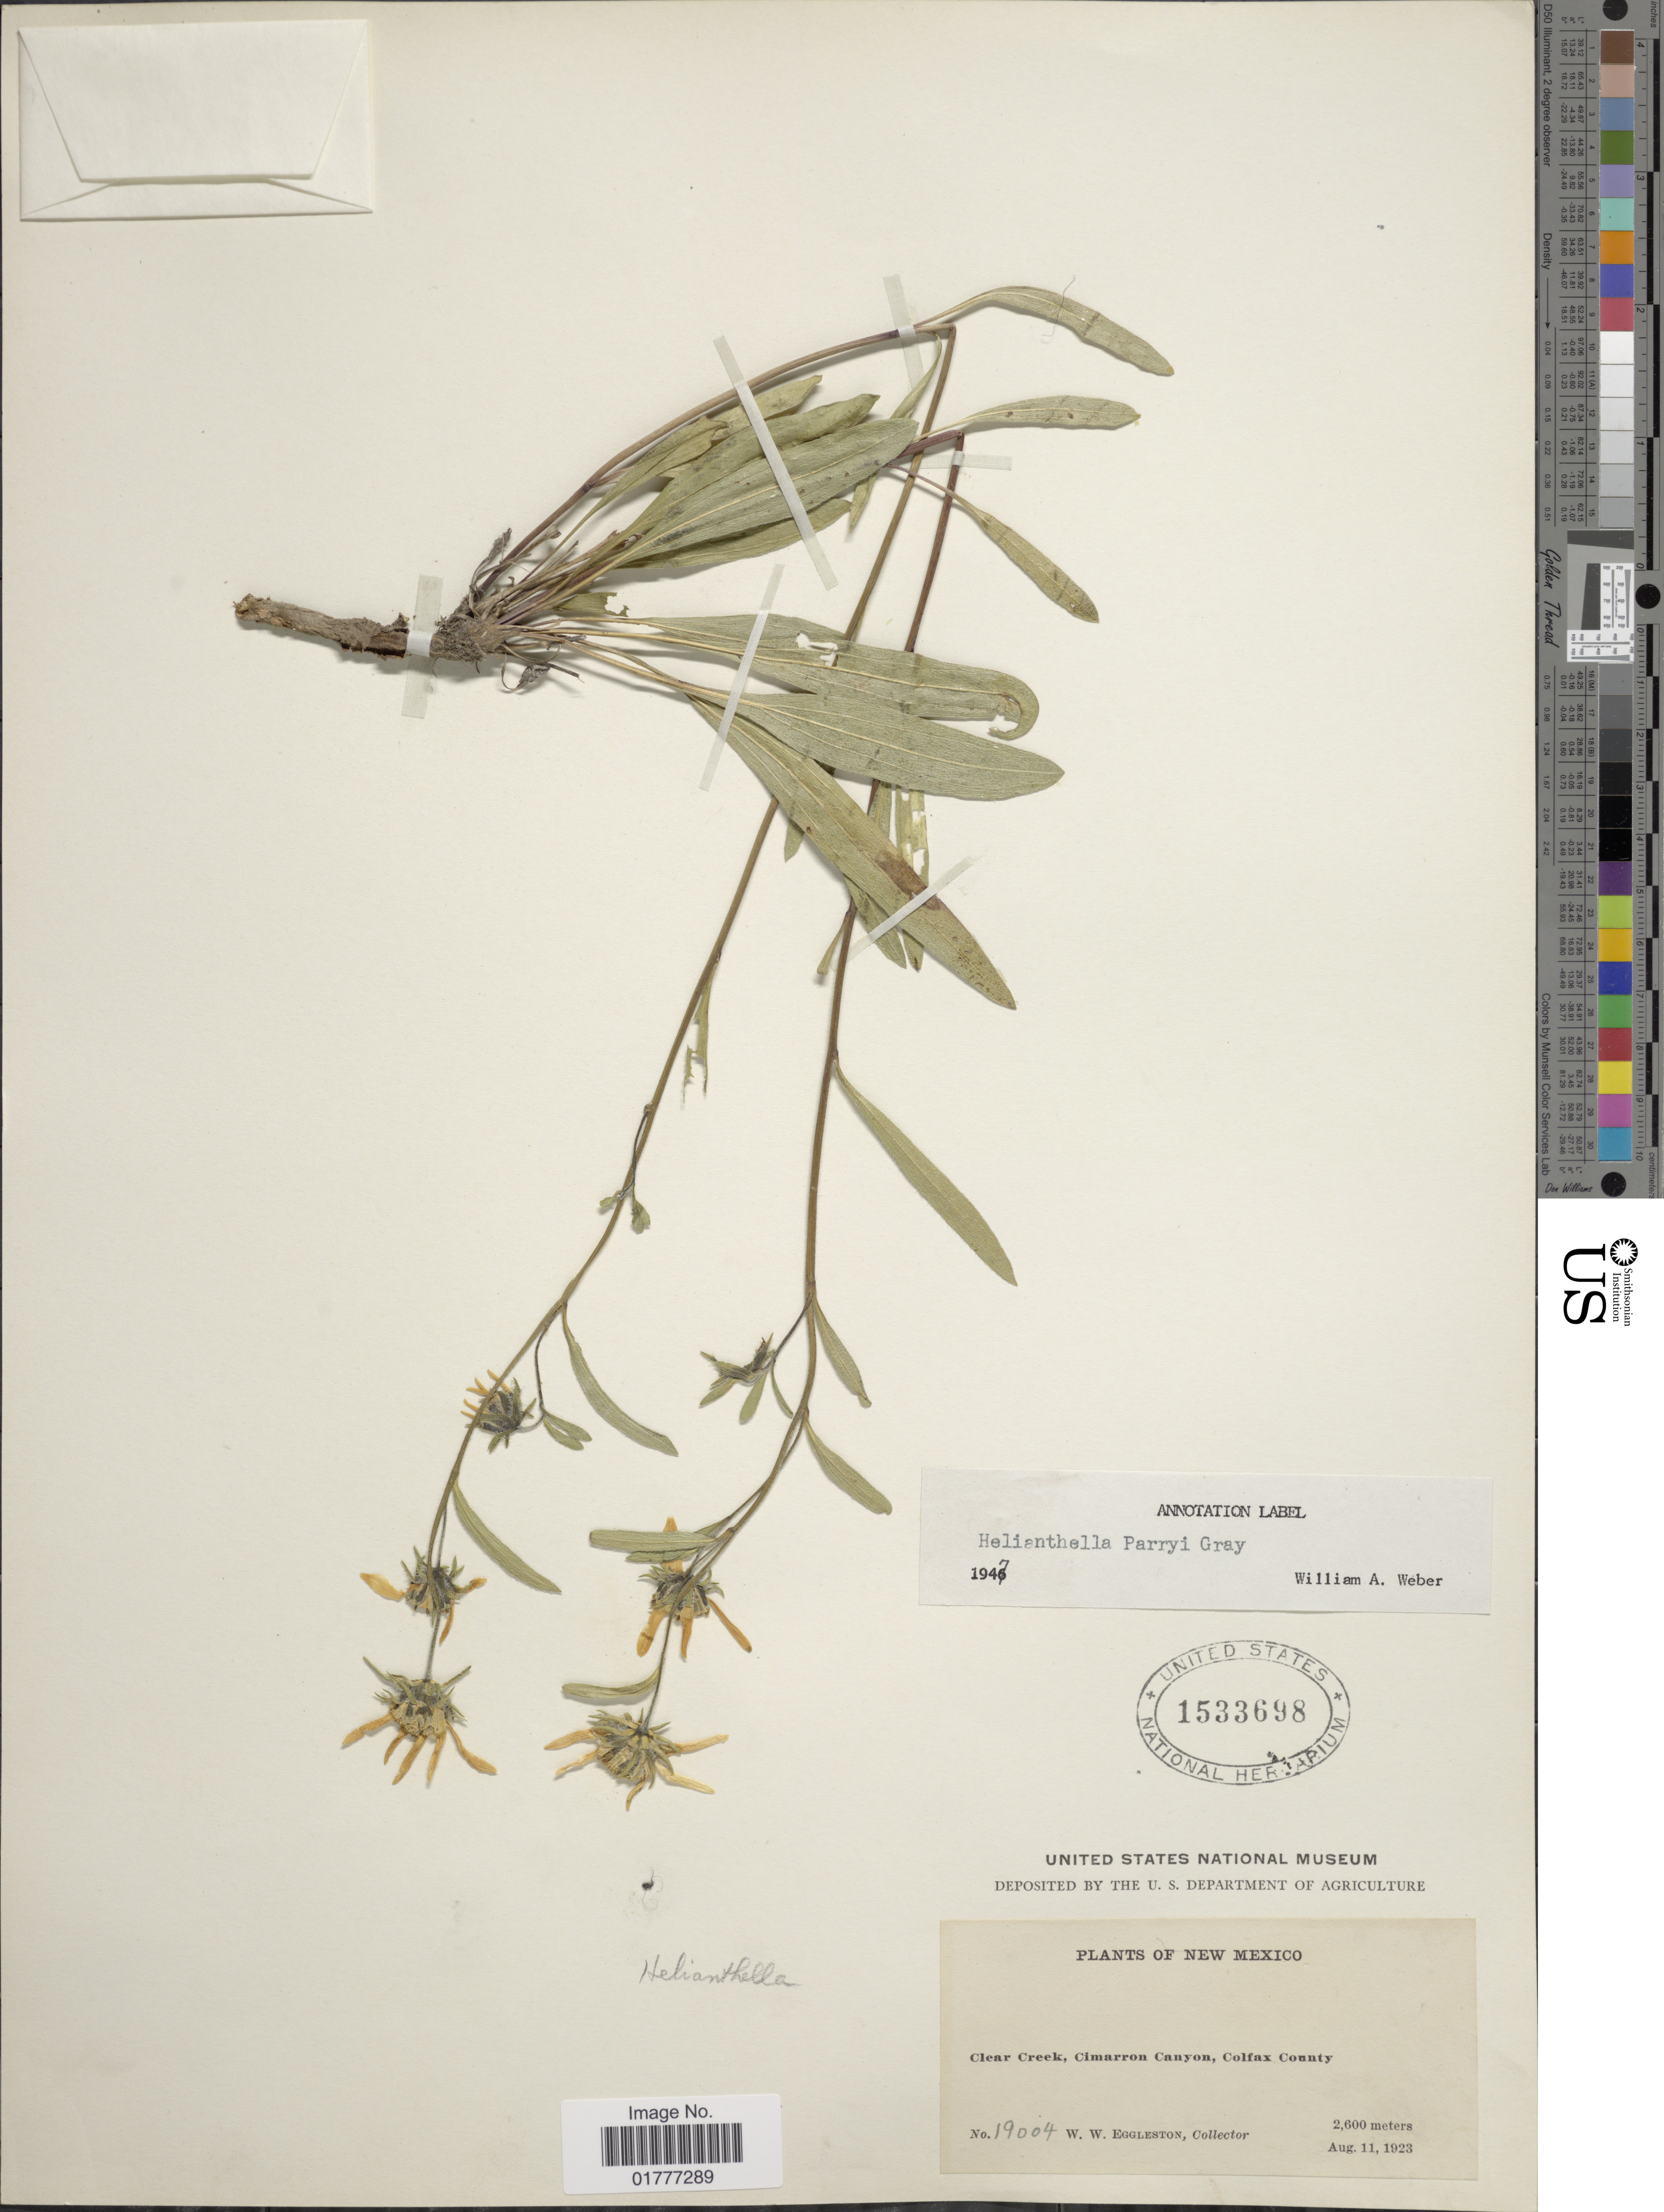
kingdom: Plantae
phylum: Tracheophyta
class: Magnoliopsida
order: Asterales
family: Asteraceae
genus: Helianthella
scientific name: Helianthella parryi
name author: A. Gray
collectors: W. W. Eggleston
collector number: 19004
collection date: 1923-08-11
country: United States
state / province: New Mexico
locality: Clear Creek, Cimarron Canyon, Colfax County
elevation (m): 2600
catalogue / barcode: US 1533698